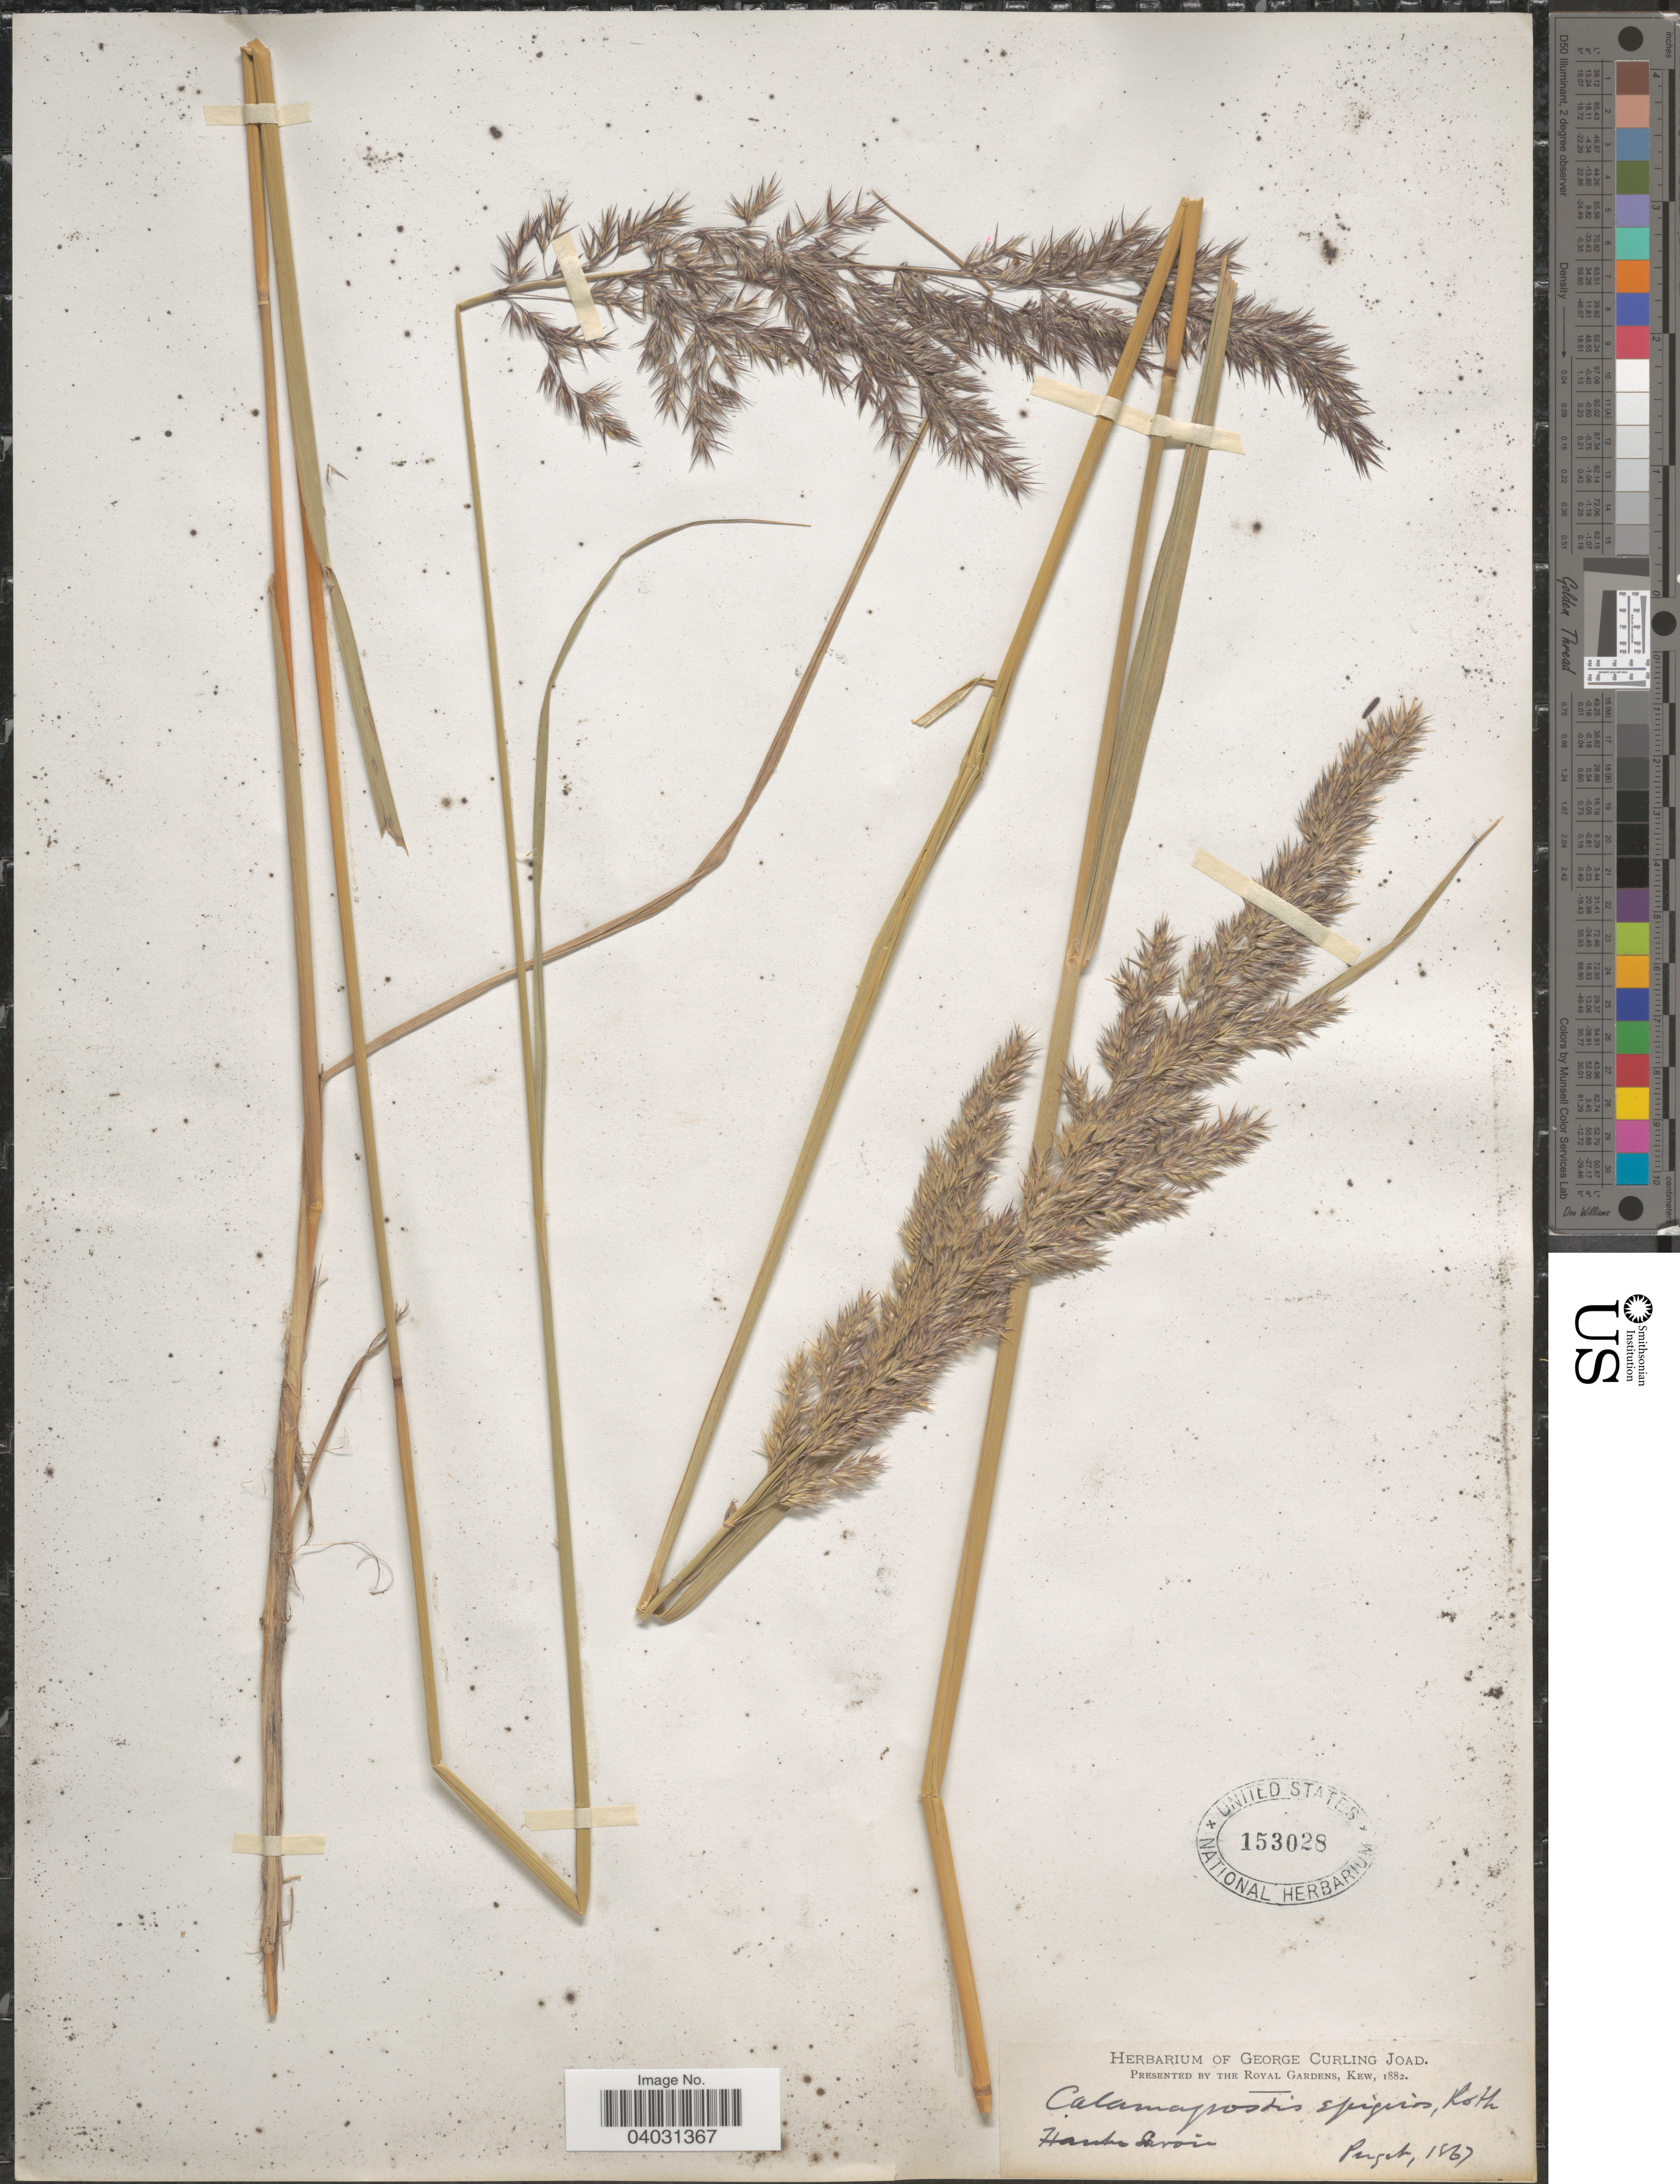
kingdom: Plantae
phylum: Tracheophyta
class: Liliopsida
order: Poales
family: Poaceae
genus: Calamagrostis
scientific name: Calamagrostis epigeios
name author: (L.) Roth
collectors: -. Puget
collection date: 1867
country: France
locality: Haute Savoie.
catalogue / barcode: US 153028